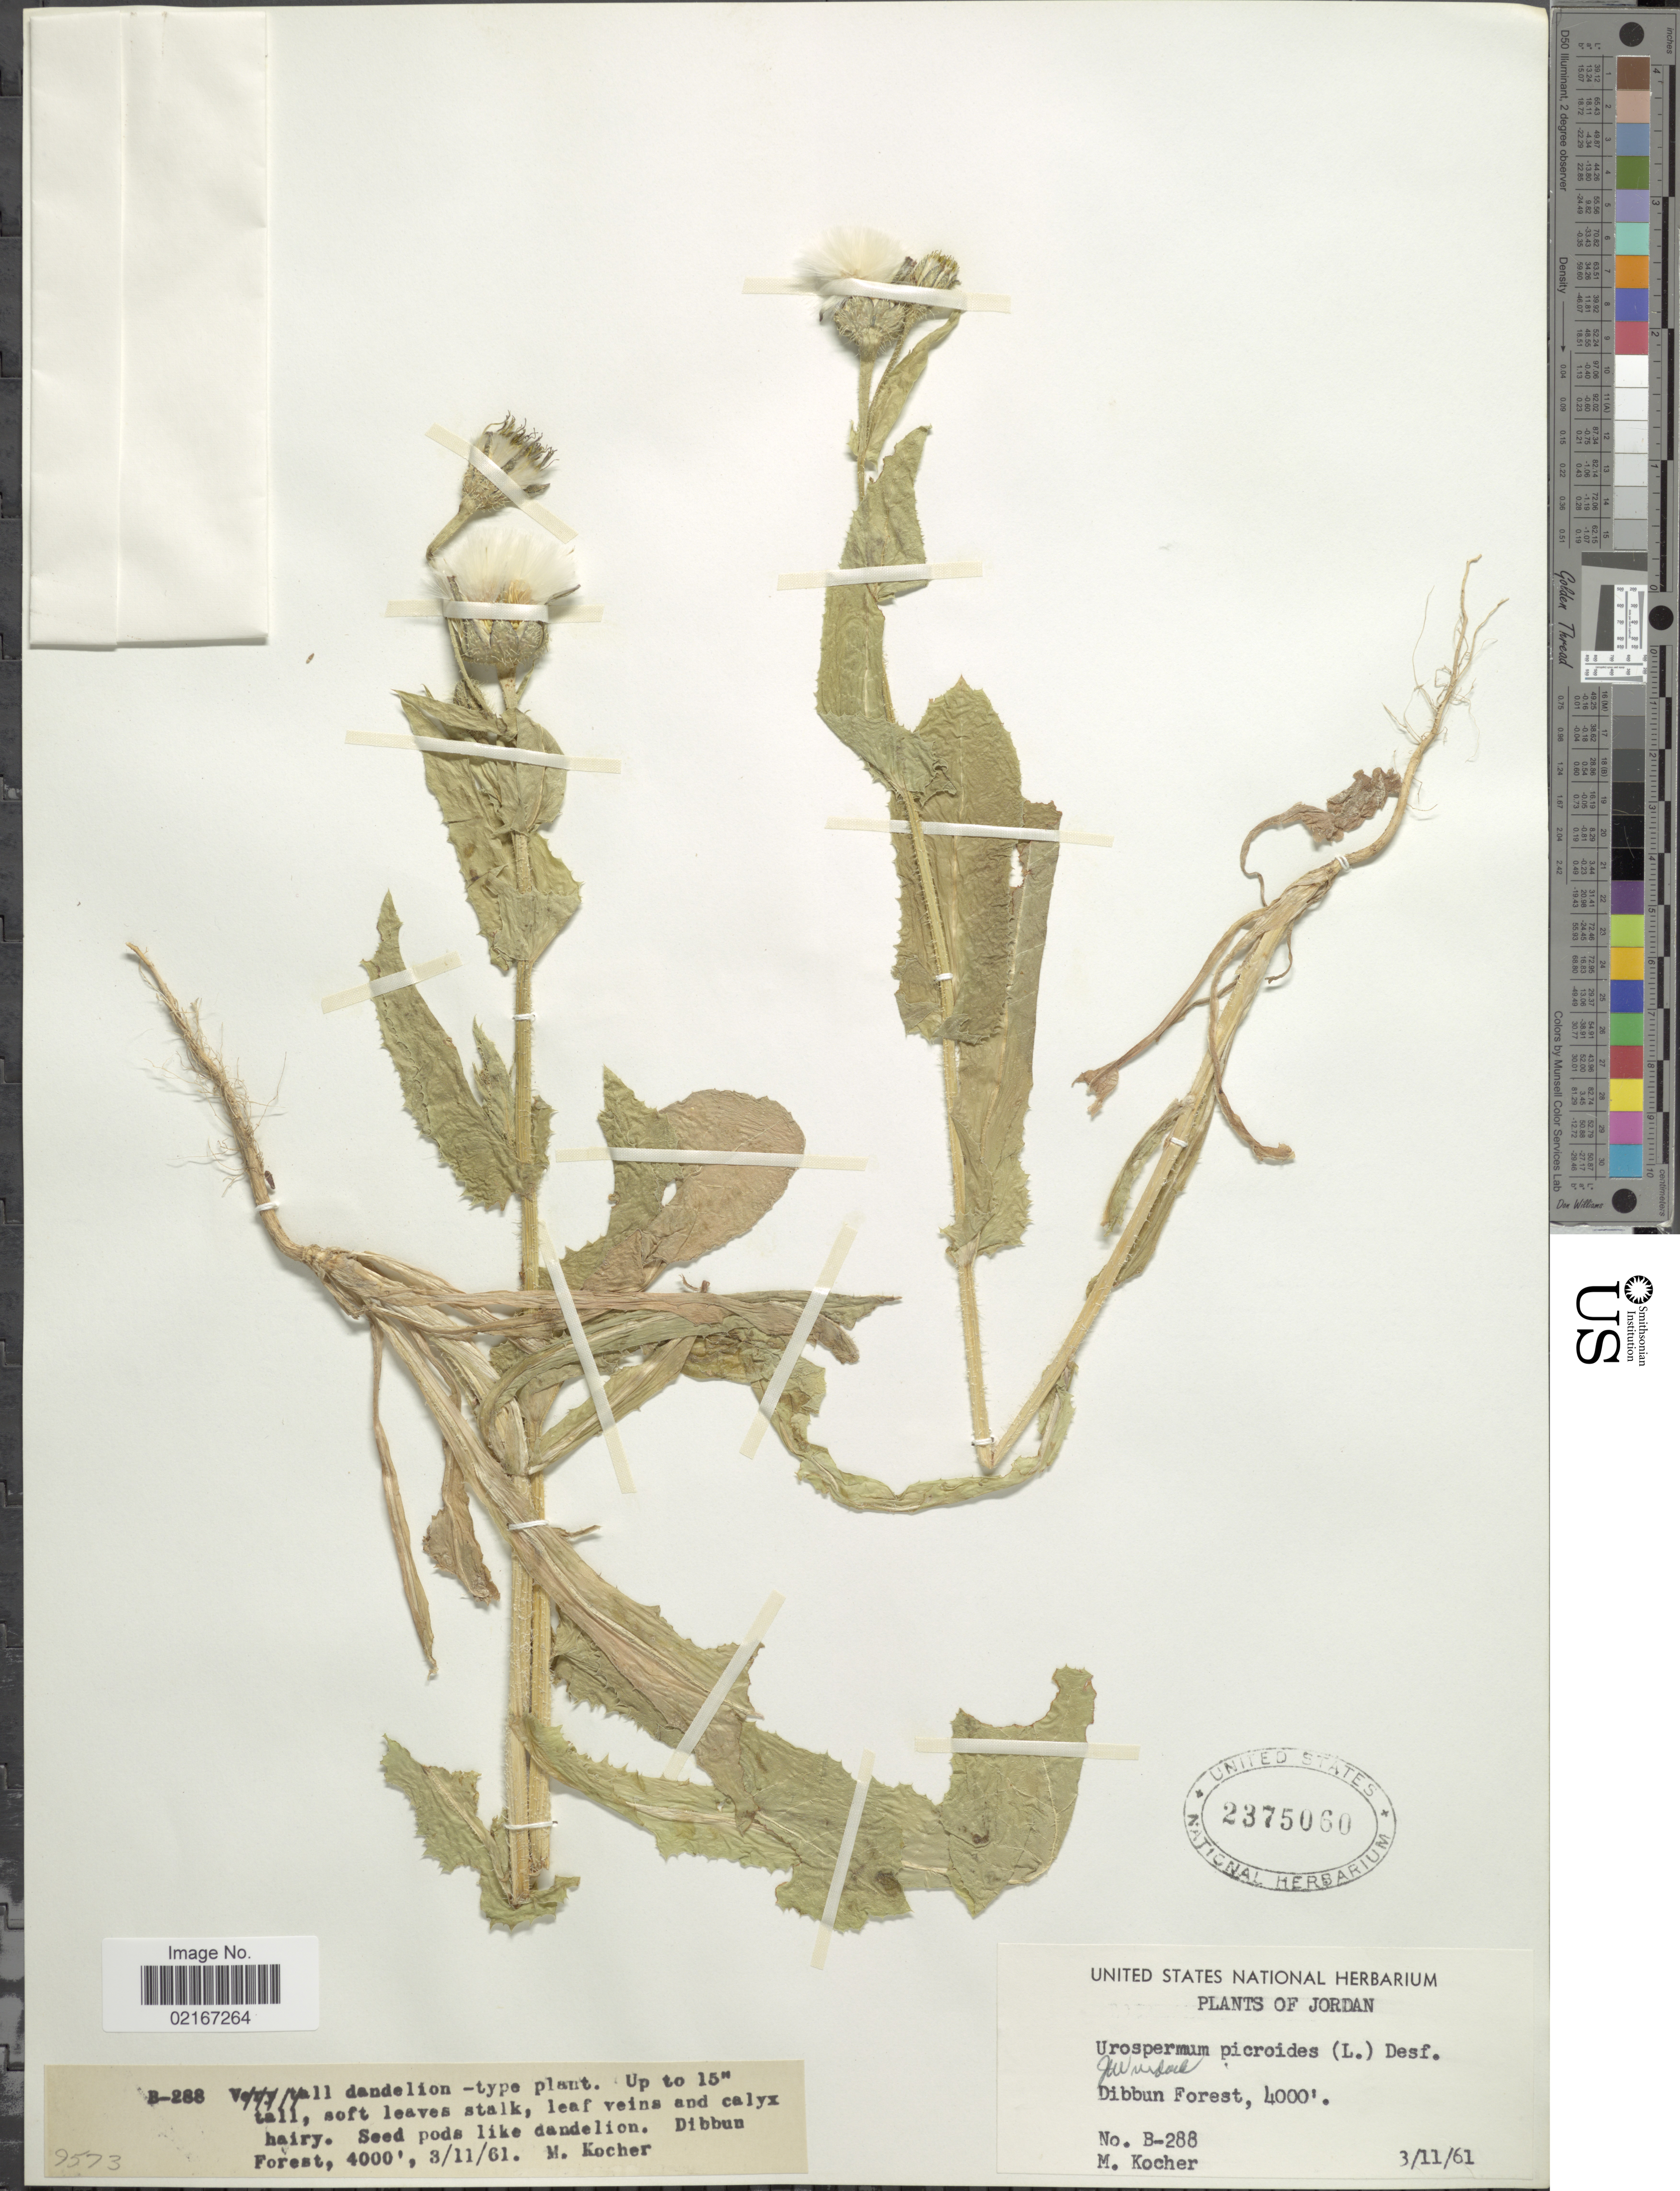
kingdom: Plantae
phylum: Tracheophyta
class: Magnoliopsida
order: Asterales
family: Asteraceae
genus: Urospermum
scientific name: Urospermum picroides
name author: (L.) F.W. Schmidt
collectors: M. Kocher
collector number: B-288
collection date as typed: Transcribed d/m/y: 3/11/61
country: Jordan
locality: Dibbun Forest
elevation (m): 1219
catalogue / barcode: US 2375060